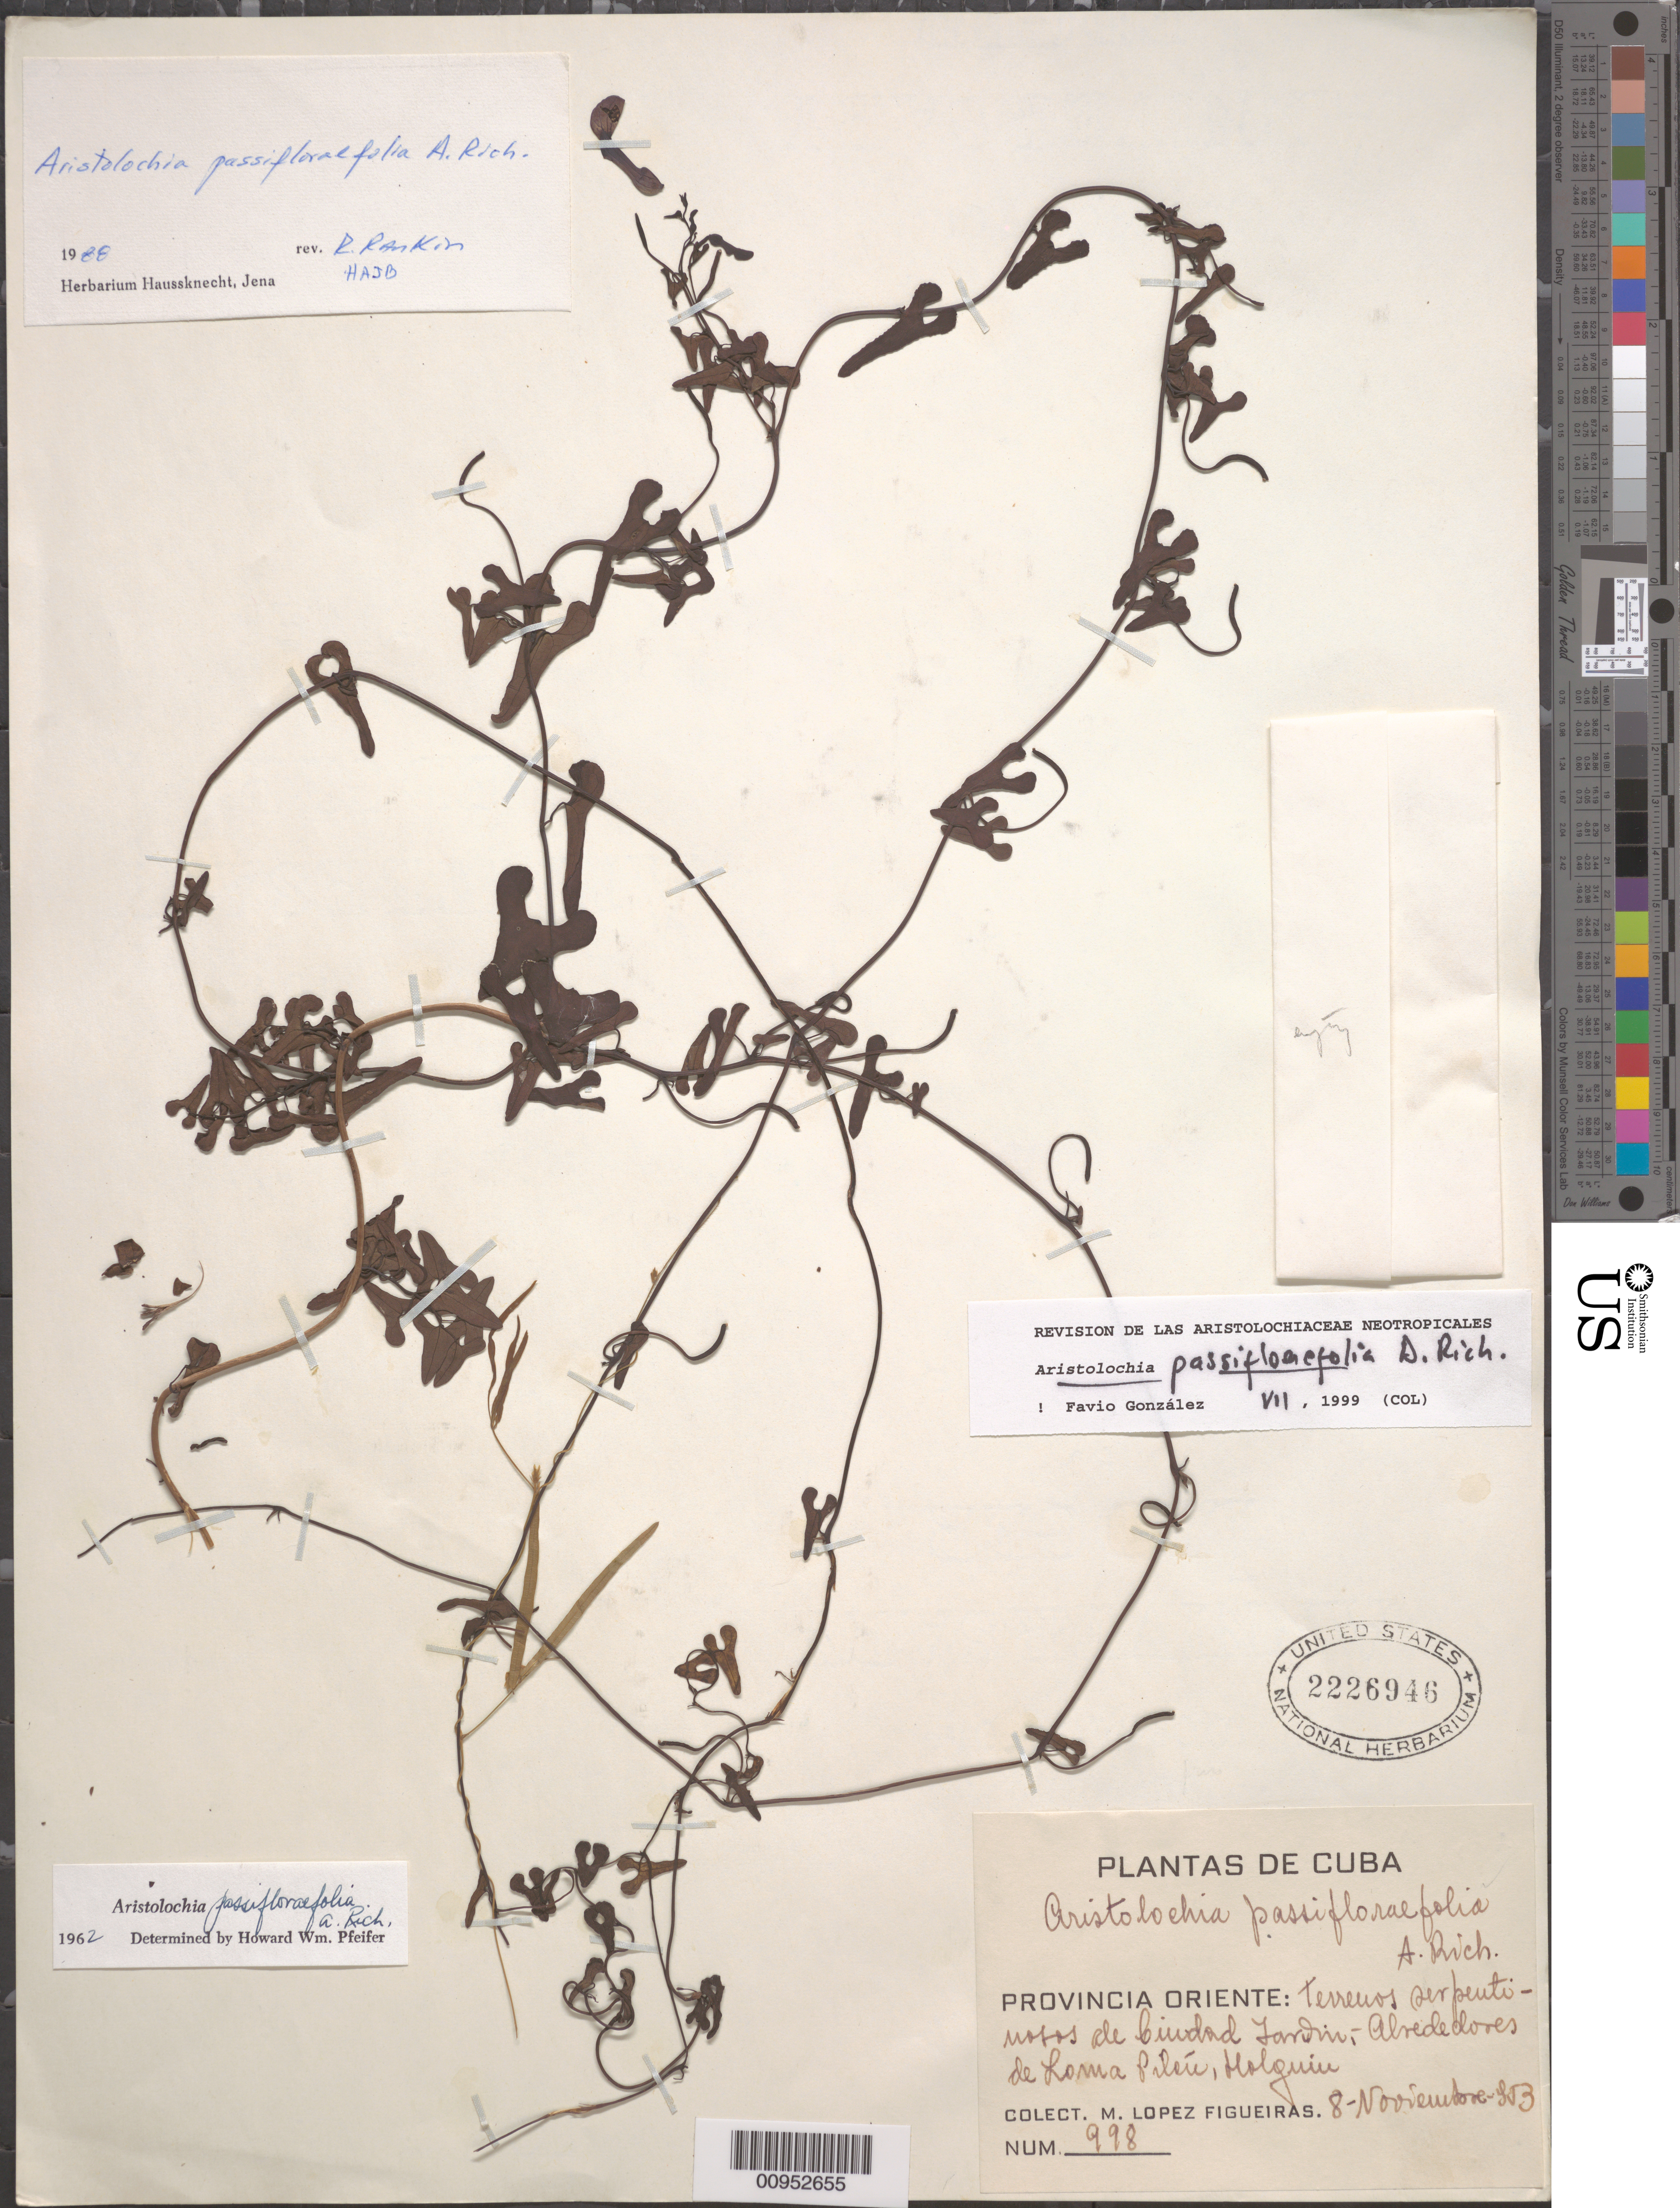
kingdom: Plantae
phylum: Tracheophyta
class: Magnoliopsida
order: Piperales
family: Aristolochiaceae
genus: Aristolochia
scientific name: Aristolochia passiflorifolia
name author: A. Rich.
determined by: Gonzalez, F.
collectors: M. López Figueiras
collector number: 998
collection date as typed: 08 Nov 1953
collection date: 1953-11-08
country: Cuba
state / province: Holguín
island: Cuba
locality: Ciudad Jardin, alrededores de Loma Pilére, Holguin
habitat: Terrenos serpentinosos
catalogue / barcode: US 2226946